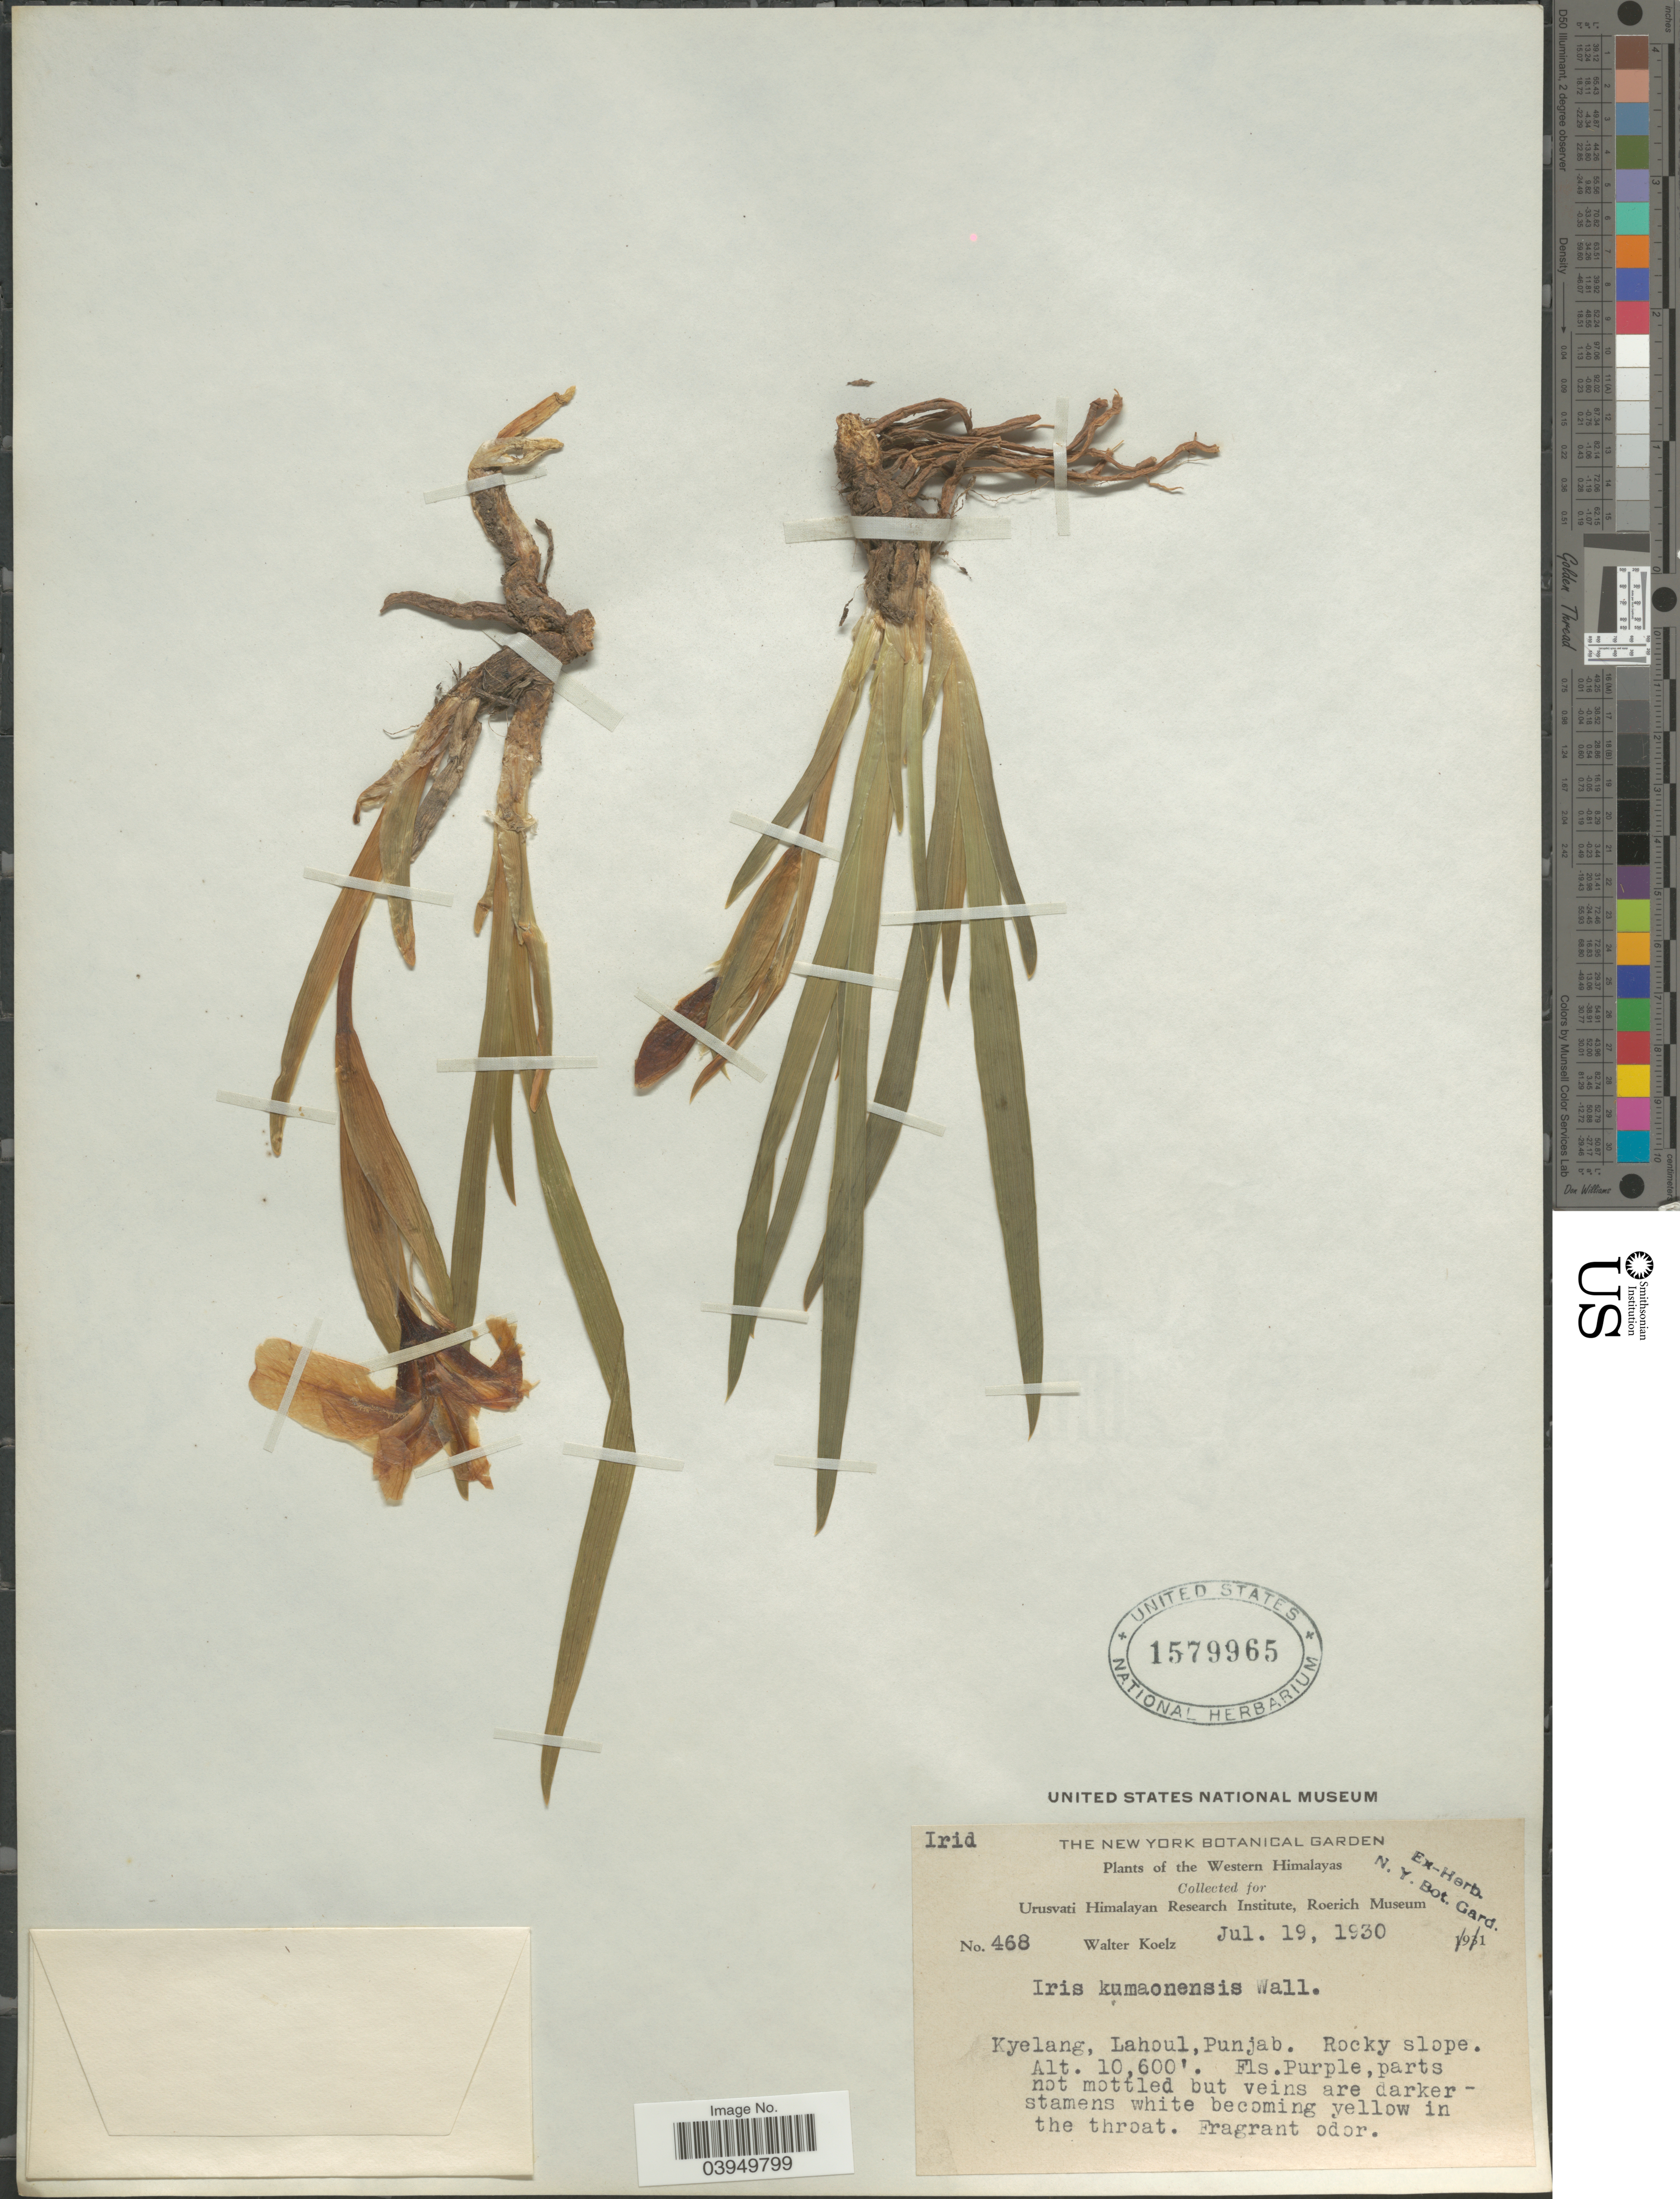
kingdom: Plantae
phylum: Tracheophyta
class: Liliopsida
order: Asparagales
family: Iridaceae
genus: Iris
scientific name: Iris kemaonensis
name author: Wall. ex D. Don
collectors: W. N. Koelz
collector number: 468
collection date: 1930-07-19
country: India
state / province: Himachal Pradesh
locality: The Western Himalayas. Kyelang, Lahoul.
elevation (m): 3231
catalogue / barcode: US 1579965